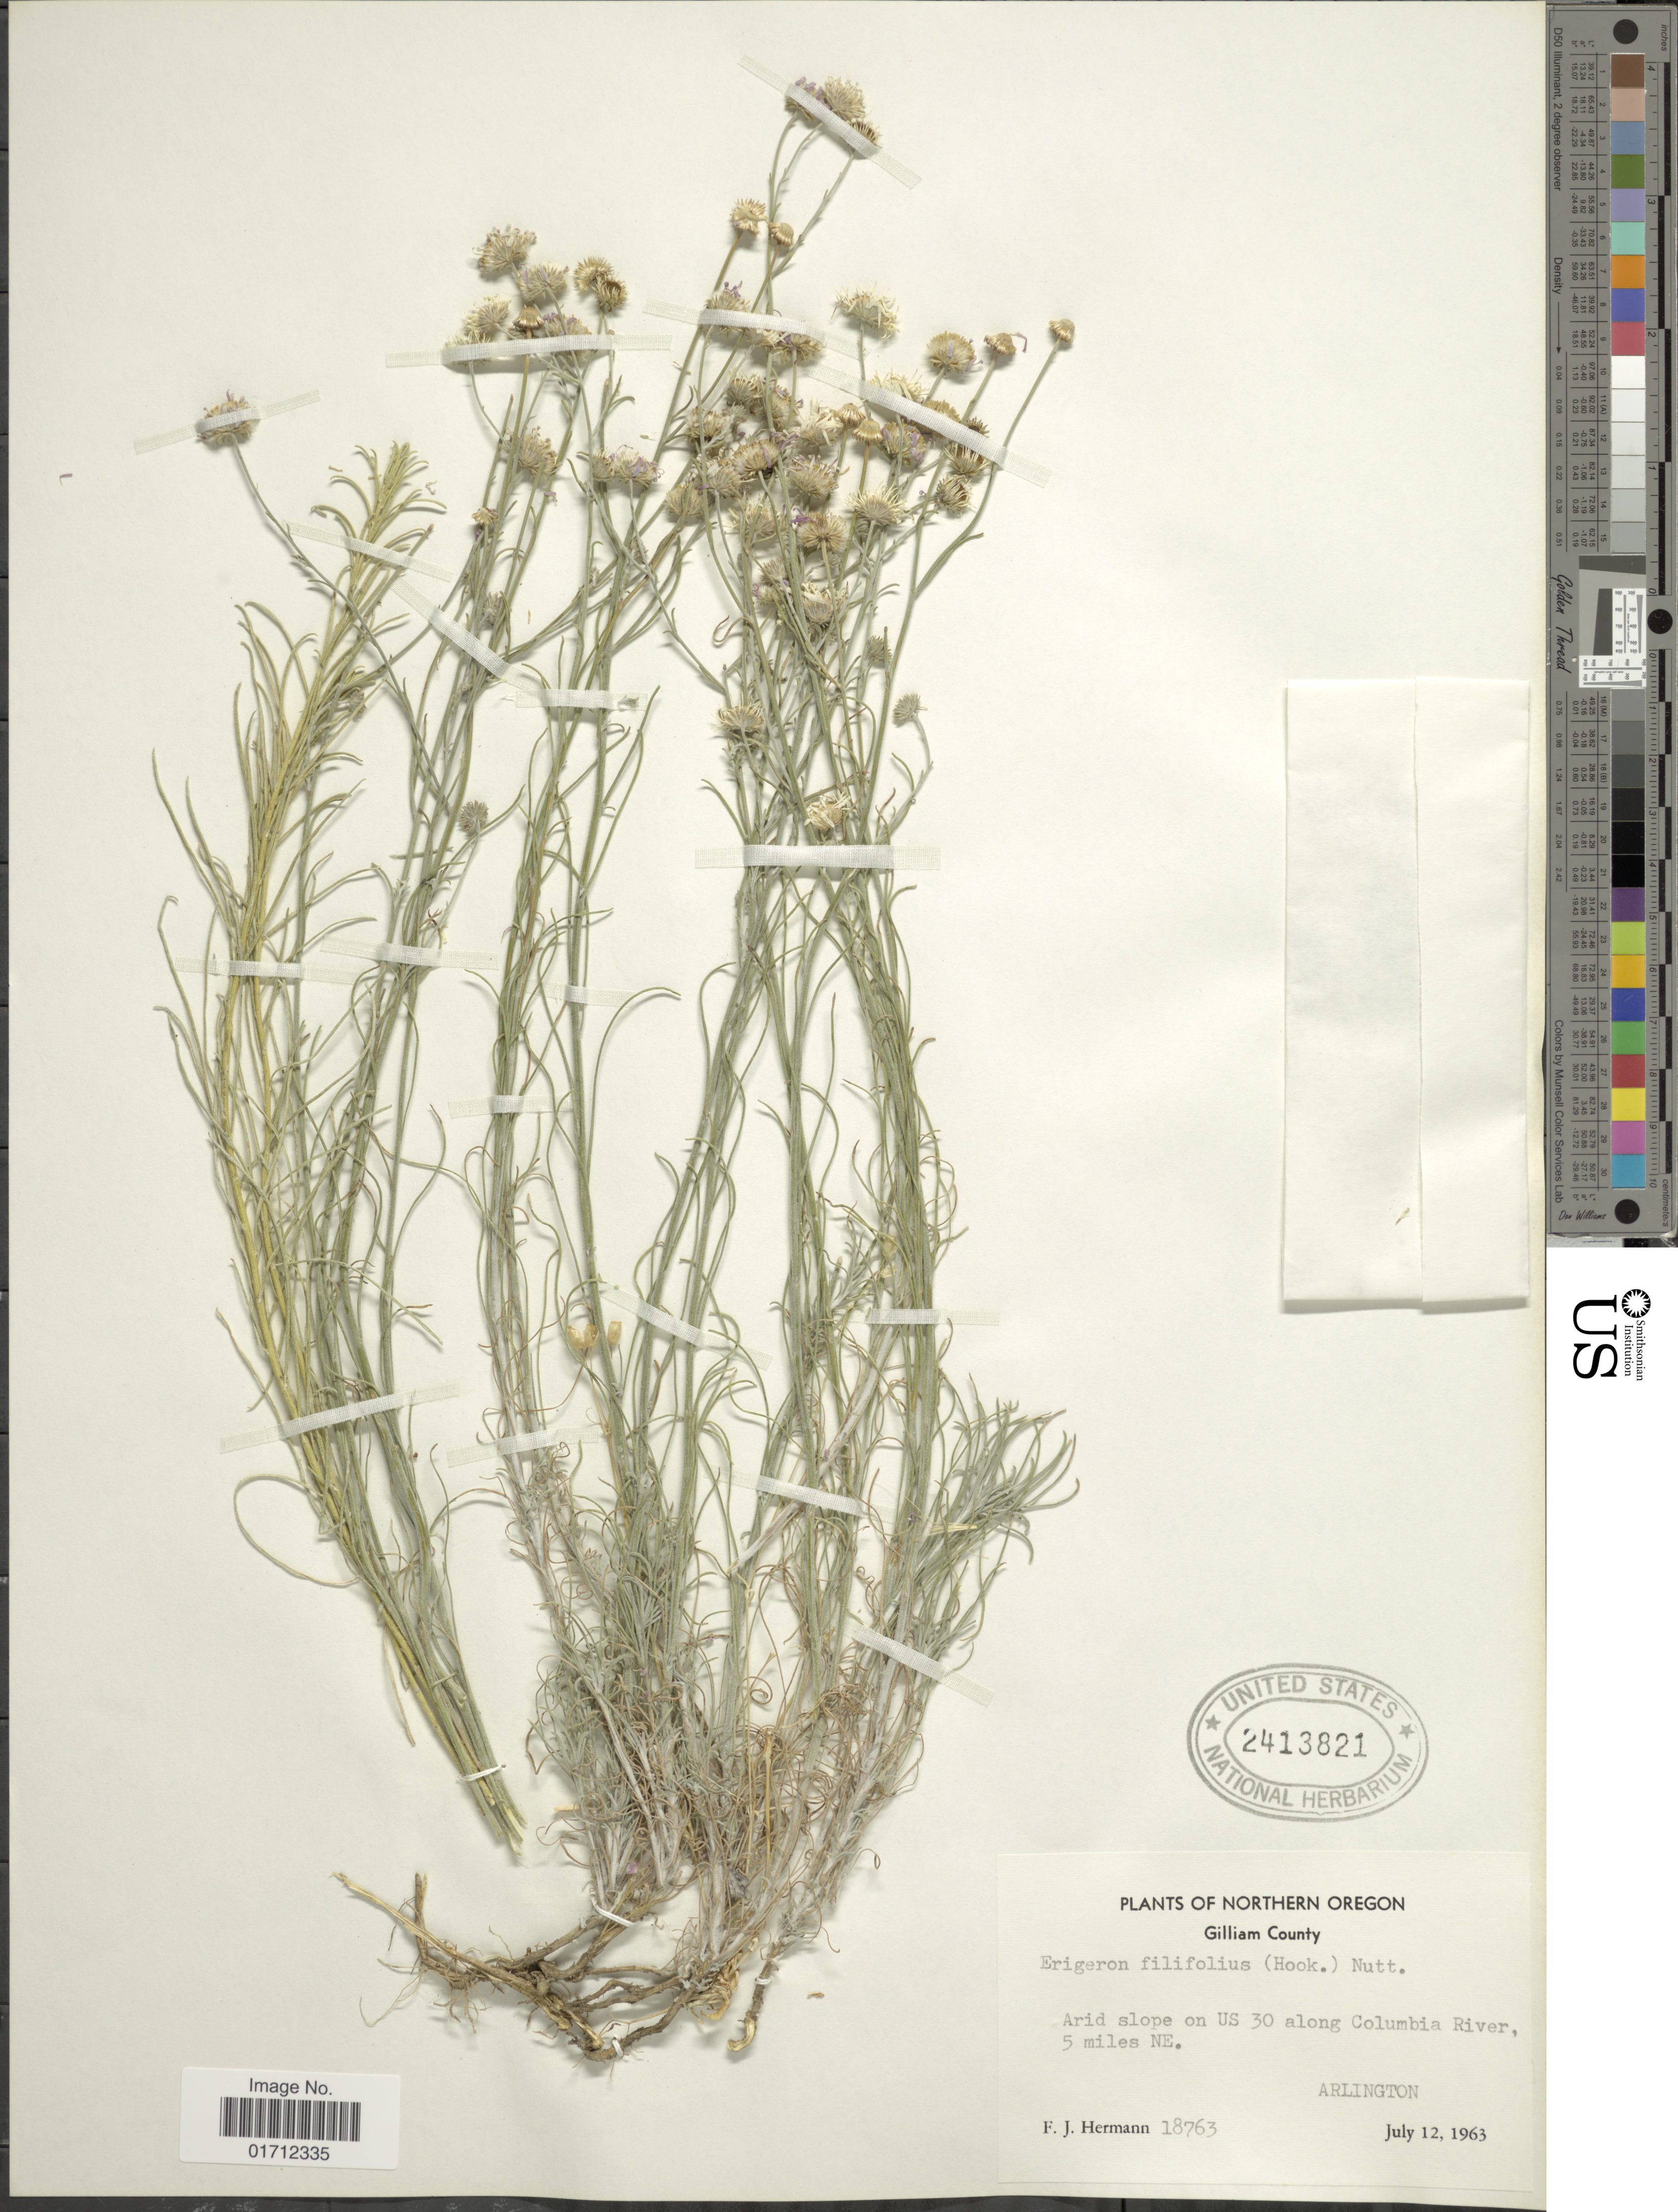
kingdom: Plantae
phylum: Tracheophyta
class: Magnoliopsida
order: Asterales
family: Asteraceae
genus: Erigeron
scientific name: Erigeron filifolius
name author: (Hook.) Nutt.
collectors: F. J. Hermann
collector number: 18763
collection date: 1963-07-12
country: United States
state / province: Oregon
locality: Northern Oregon, Gilliam County, Arid slioe on US 30 along Columbia River, 5 miles NE, Arlington.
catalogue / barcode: US 2413821